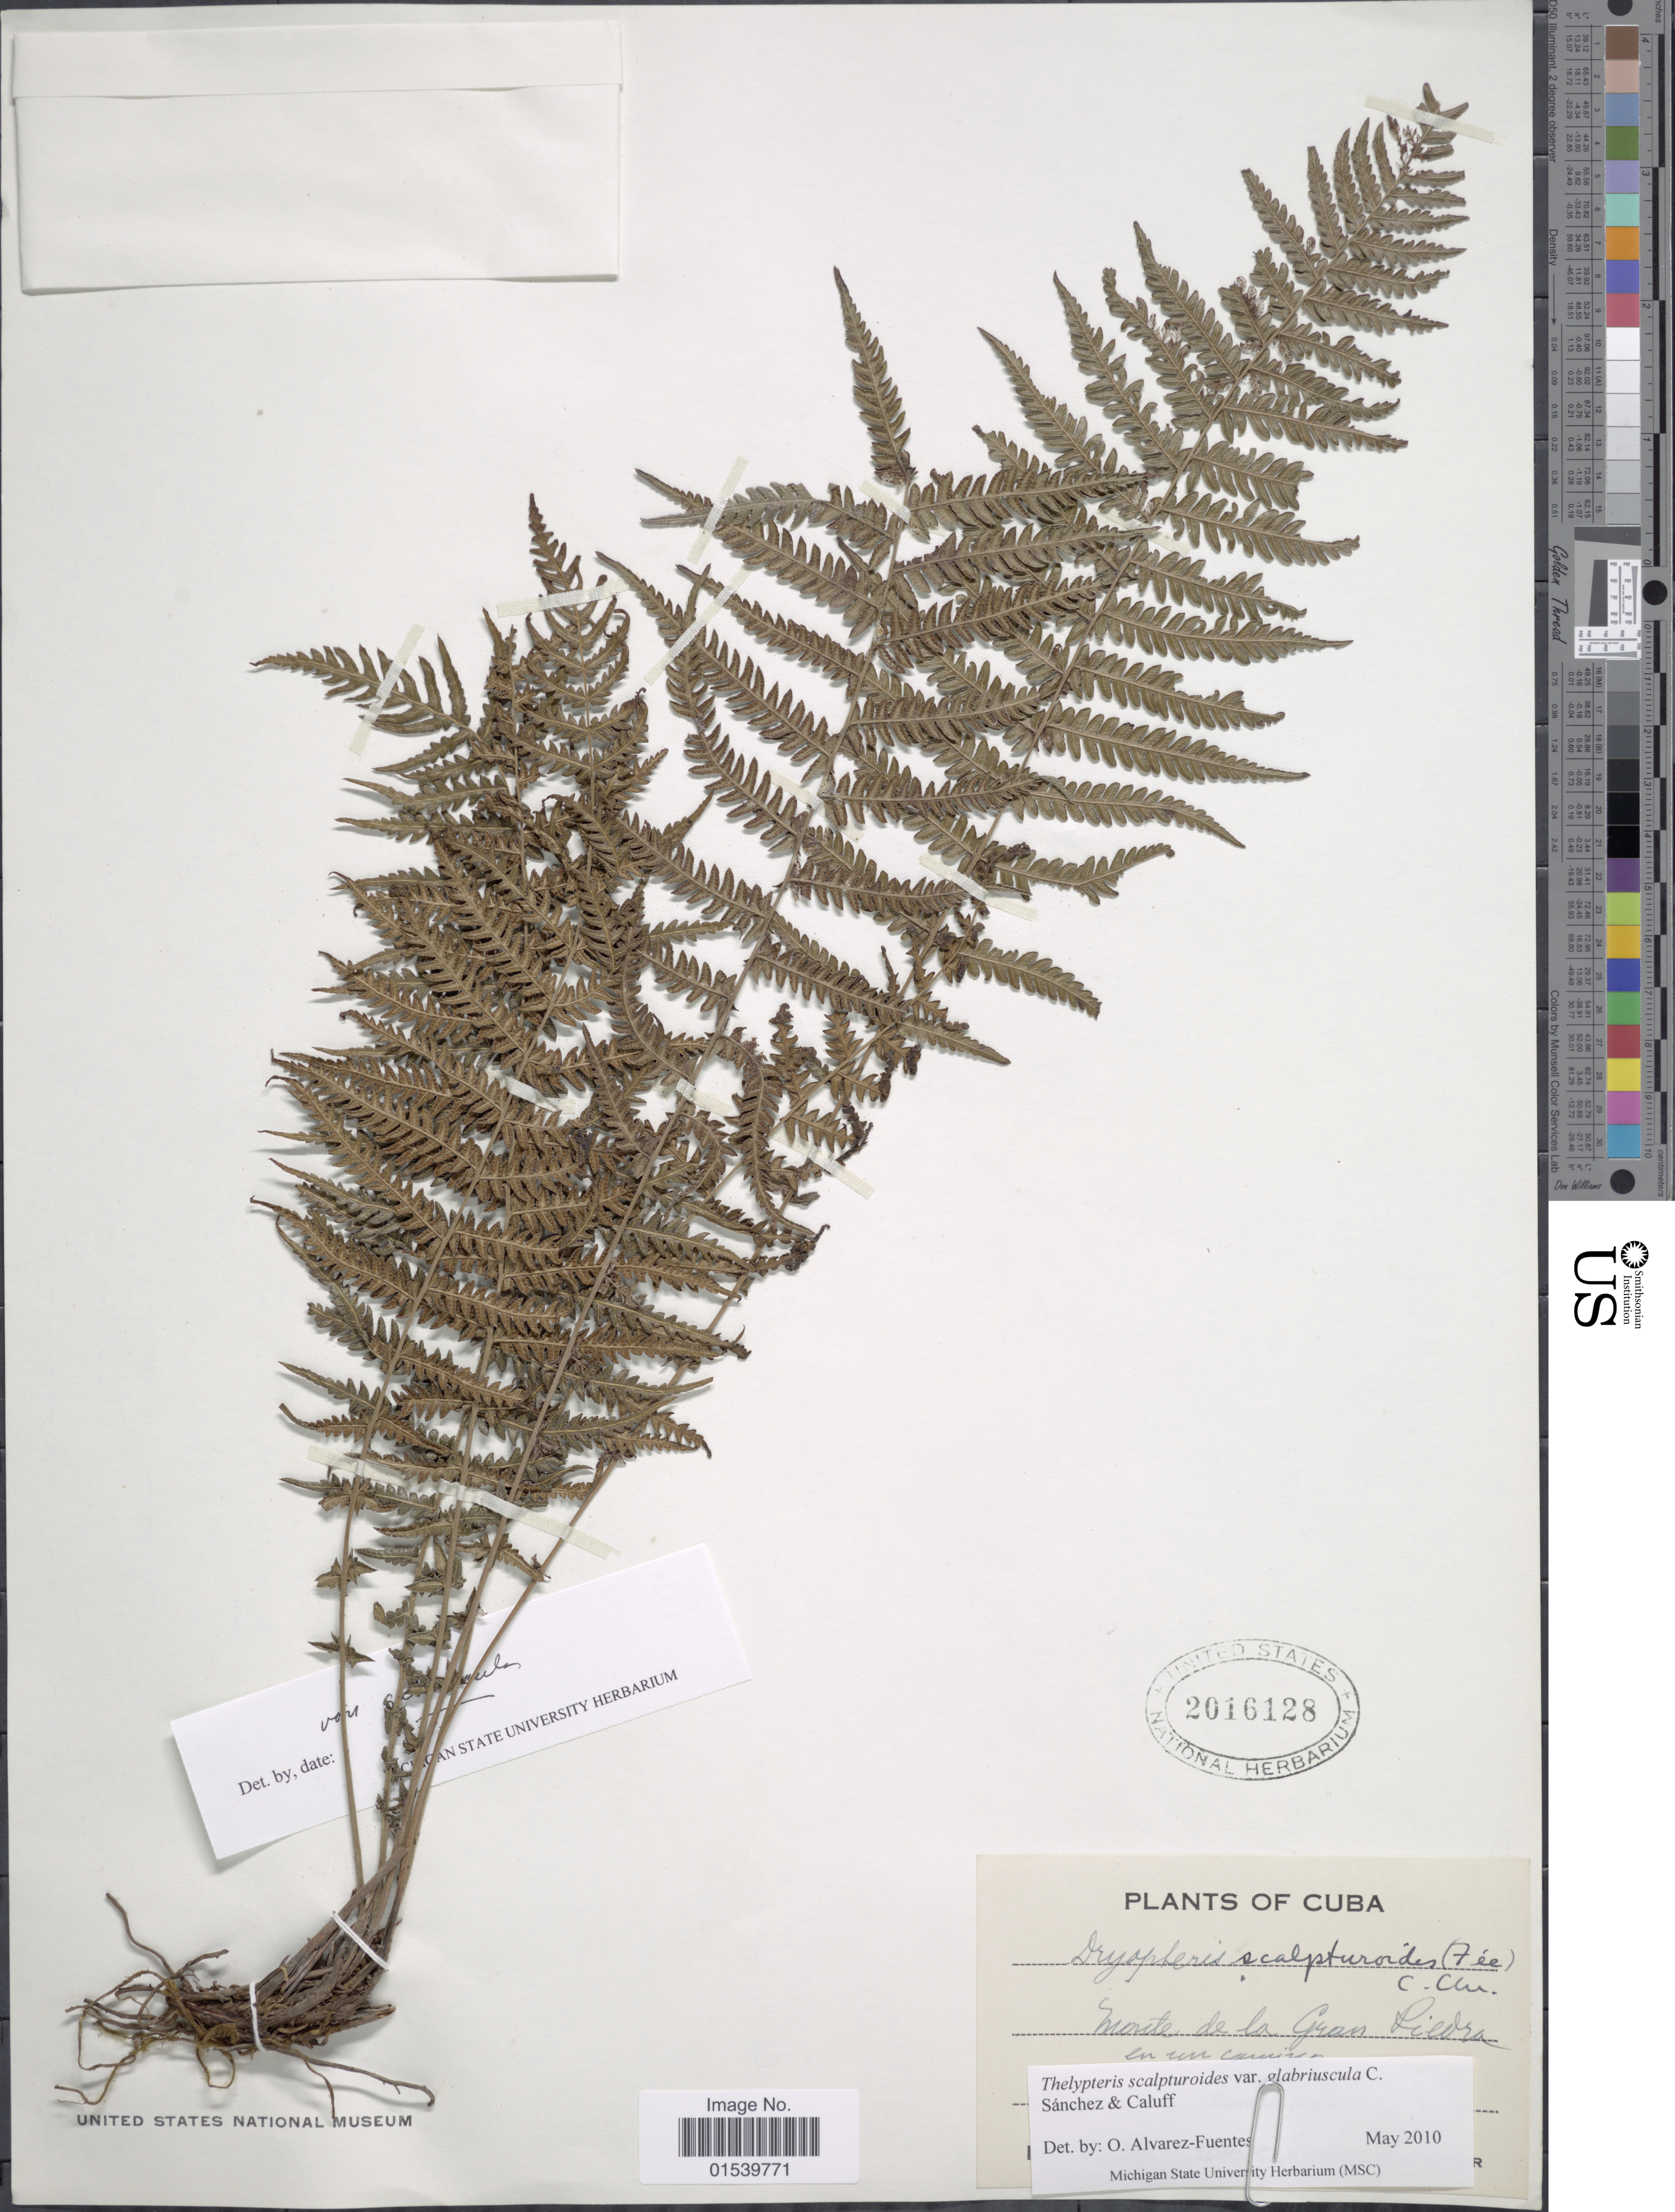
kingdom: Plantae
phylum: Tracheophyta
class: Polypodiopsida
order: Polypodiales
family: Thelypteridaceae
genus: Amauropelta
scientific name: Amauropelta scalpturoides (Fée) comb. nov., ined 2015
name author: (Fée)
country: Cuba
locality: Monte de la Gran Piedra en un camino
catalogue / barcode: US 2016128